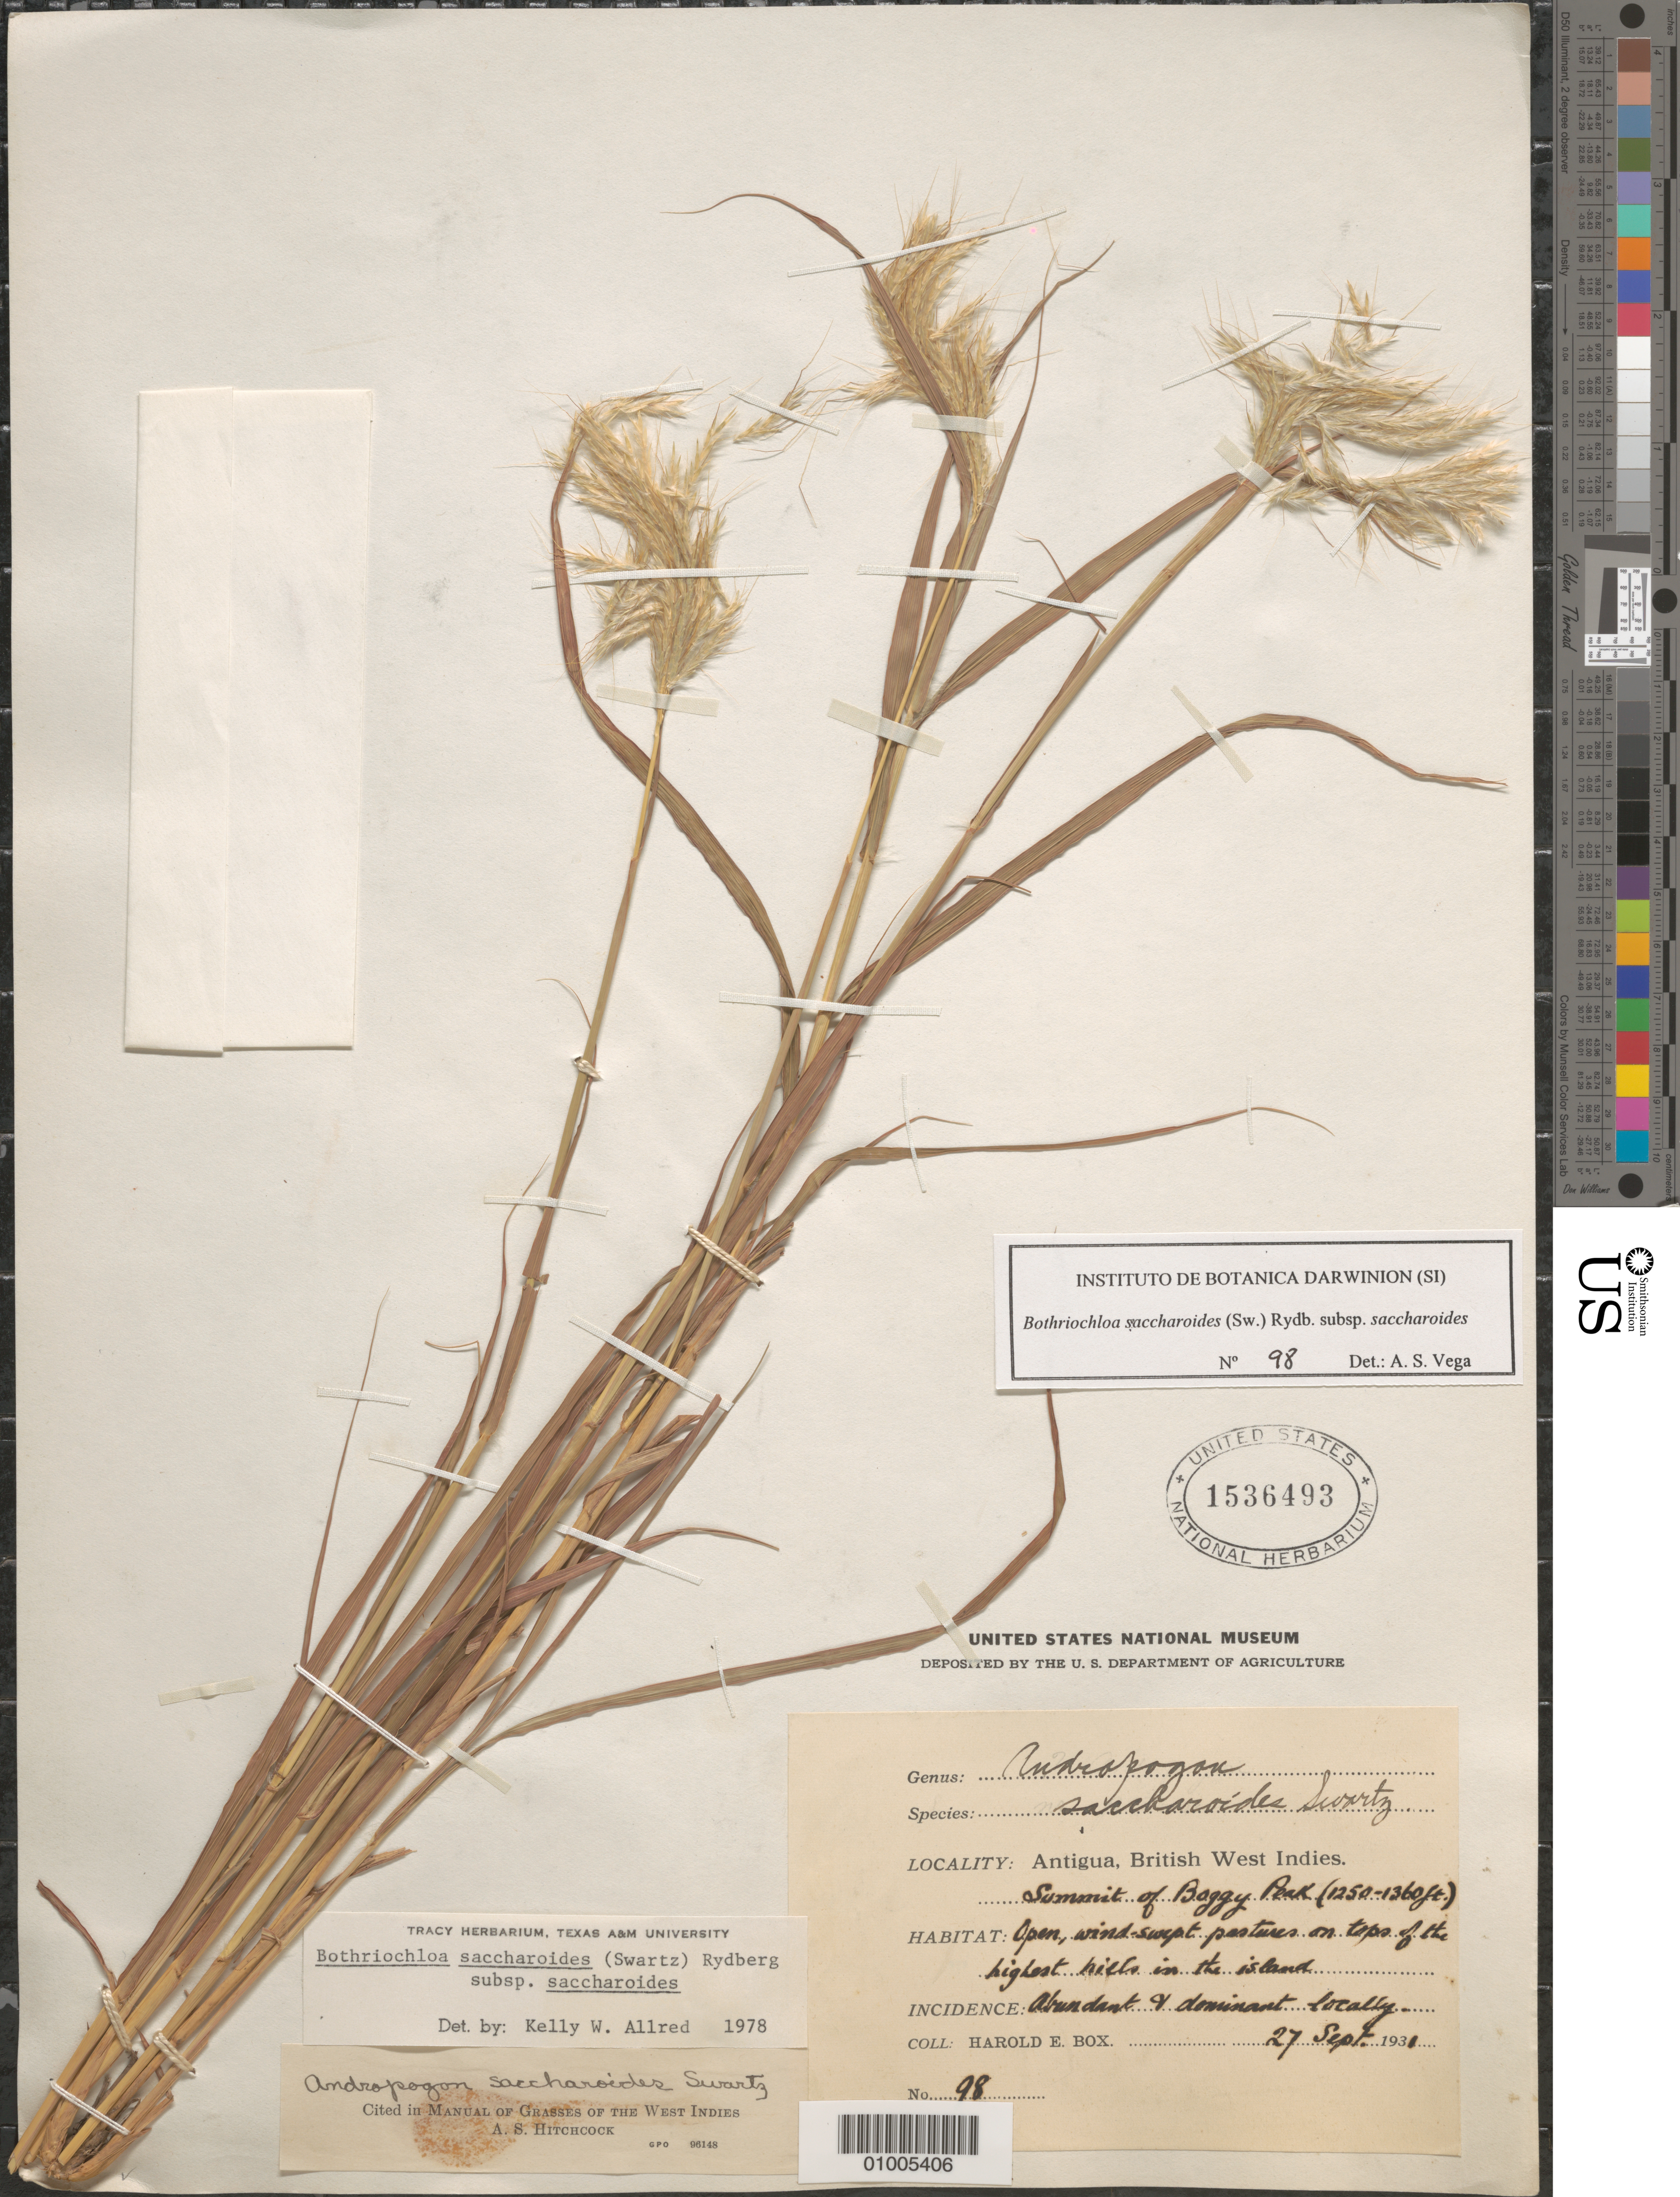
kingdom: Plantae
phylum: Tracheophyta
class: Liliopsida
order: Poales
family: Poaceae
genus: Bothriochloa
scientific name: Bothriochloa saccharoides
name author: (Sw.) Rydb.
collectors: H. E. Box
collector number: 98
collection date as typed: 27 Sep 1931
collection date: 1931-09-27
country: Antigua and Barbuda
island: Antigua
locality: abundant and dominant locally. Open, wind-swept pastures on tops of the highest points in the island. Summit of Boggy Peak.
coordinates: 0 N, 0 E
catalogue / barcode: US 1536493